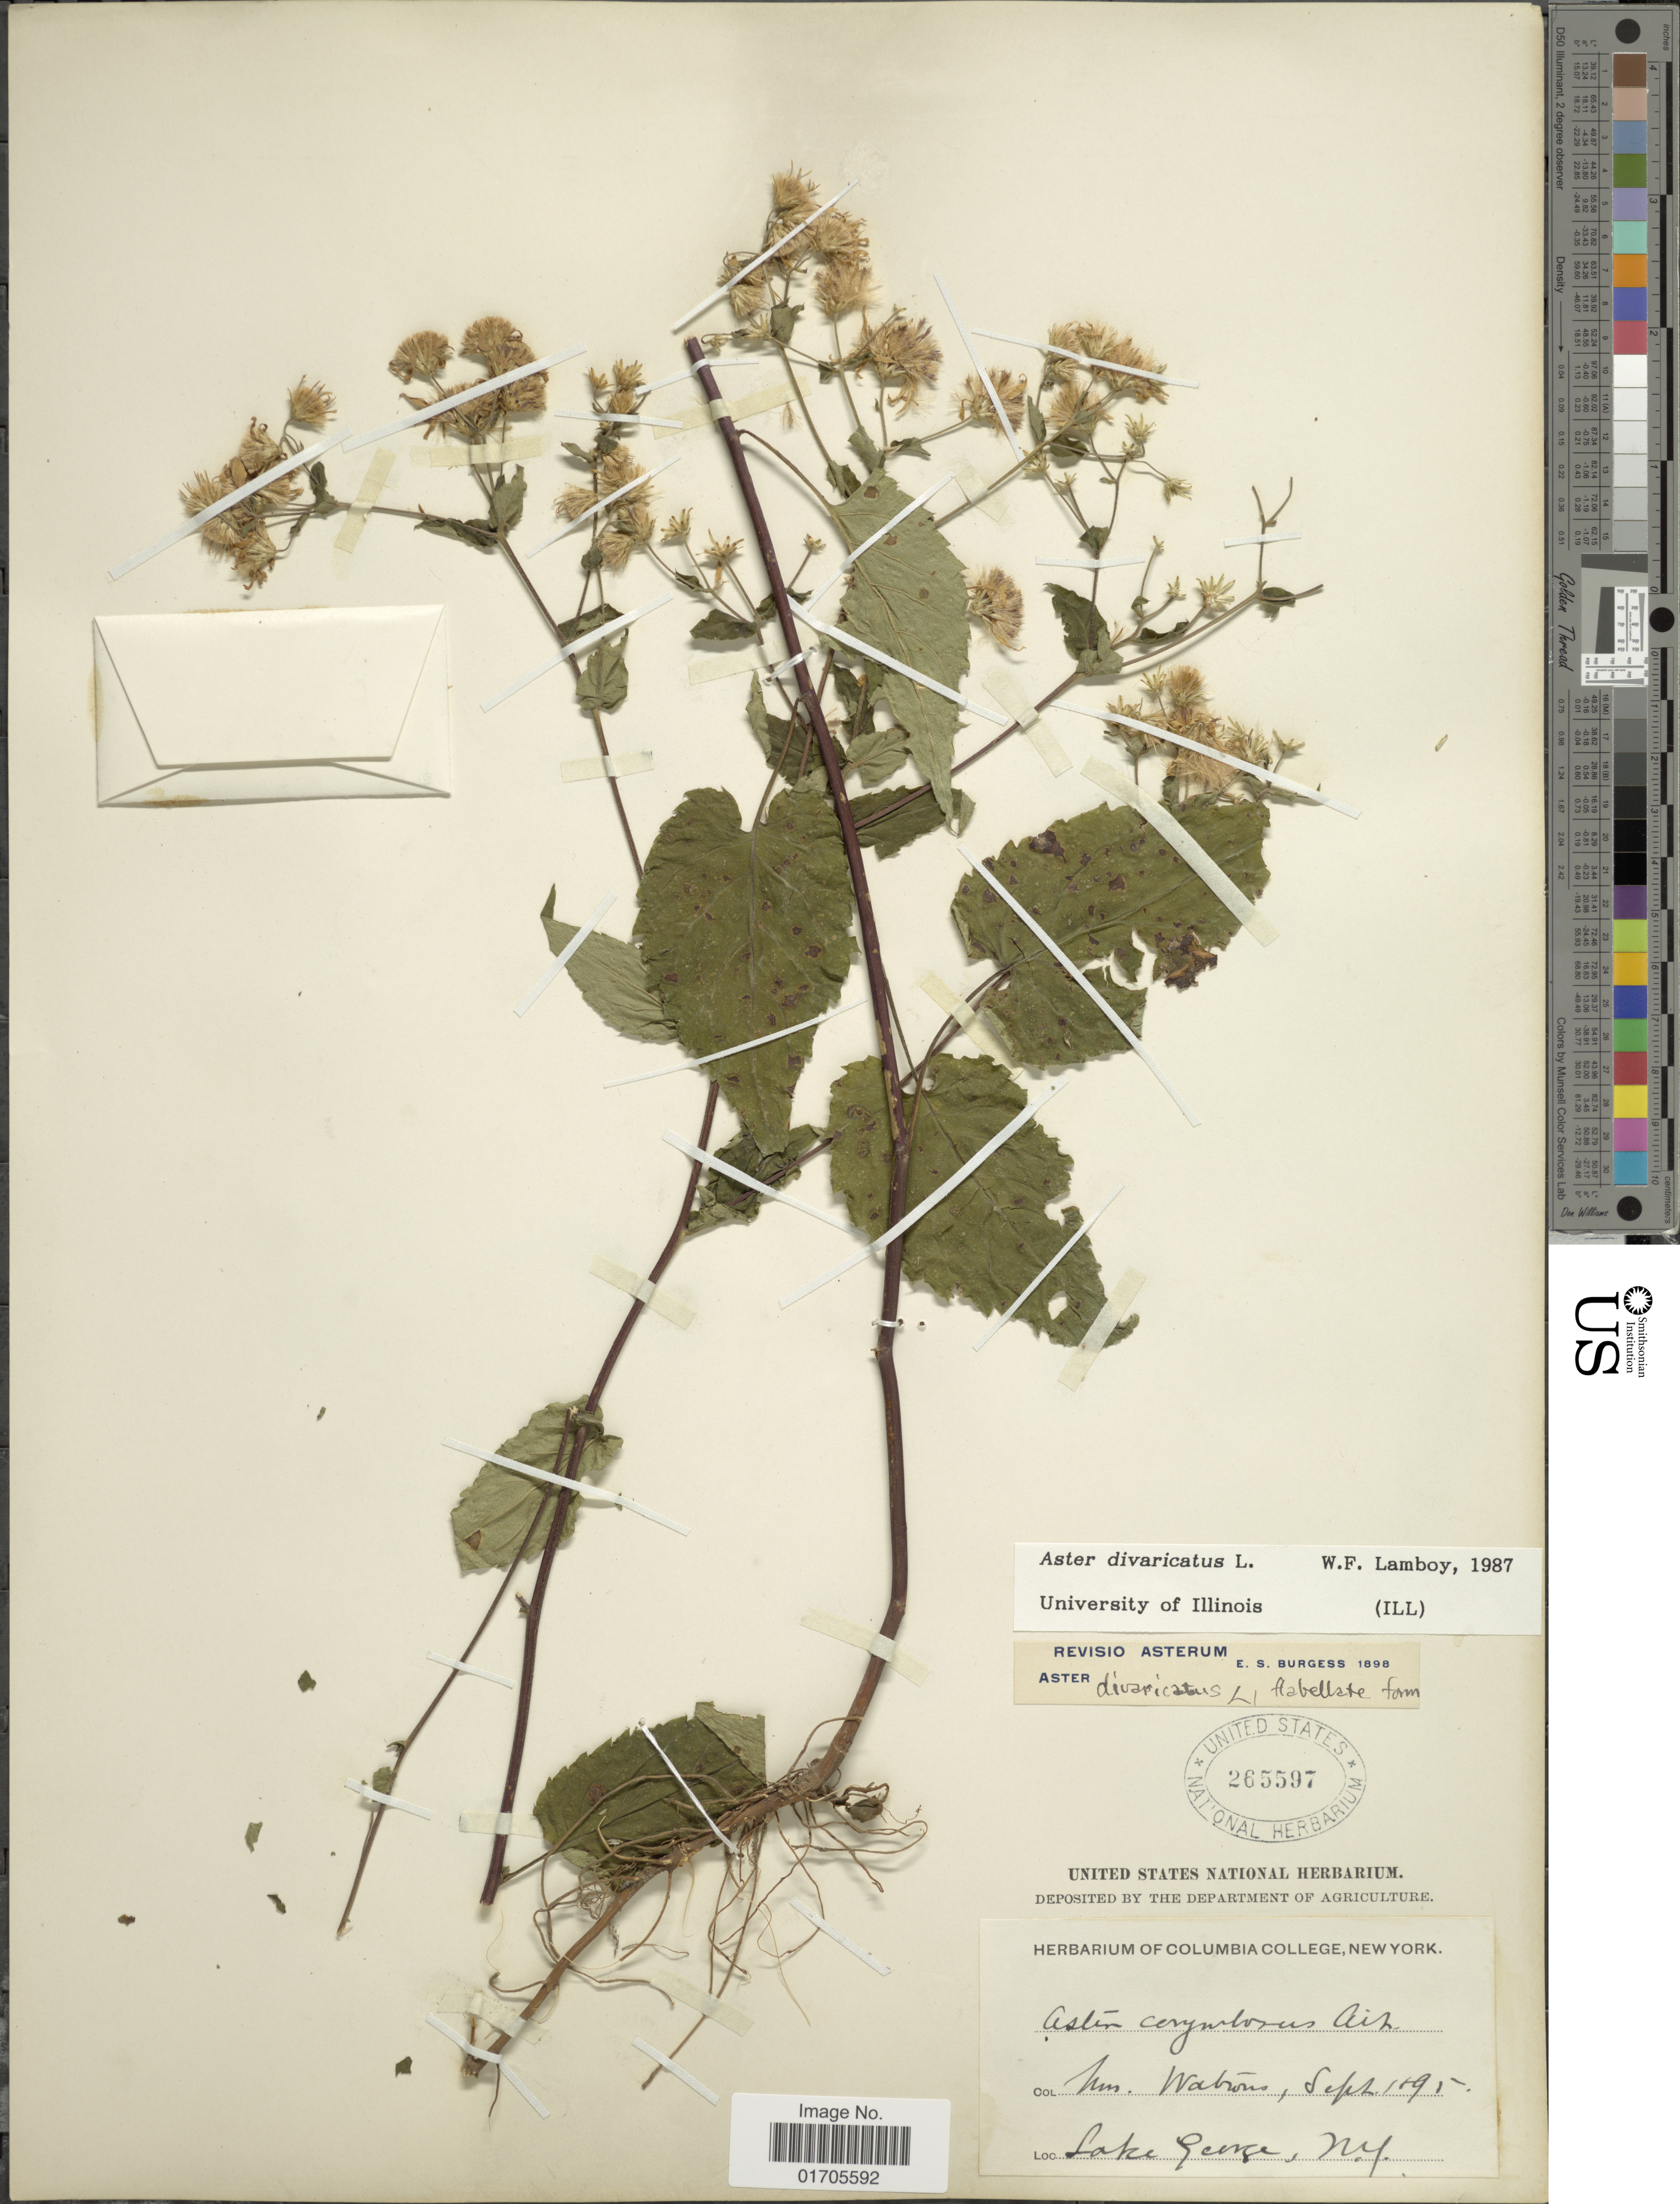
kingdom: Plantae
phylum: Tracheophyta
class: Magnoliopsida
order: Asterales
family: Asteraceae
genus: Eurybia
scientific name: Eurybia divaricata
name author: (L.) G.L. Nesom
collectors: W. Watrous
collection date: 1895-09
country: United States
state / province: New York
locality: Lake George, N.Y.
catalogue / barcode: US 265597